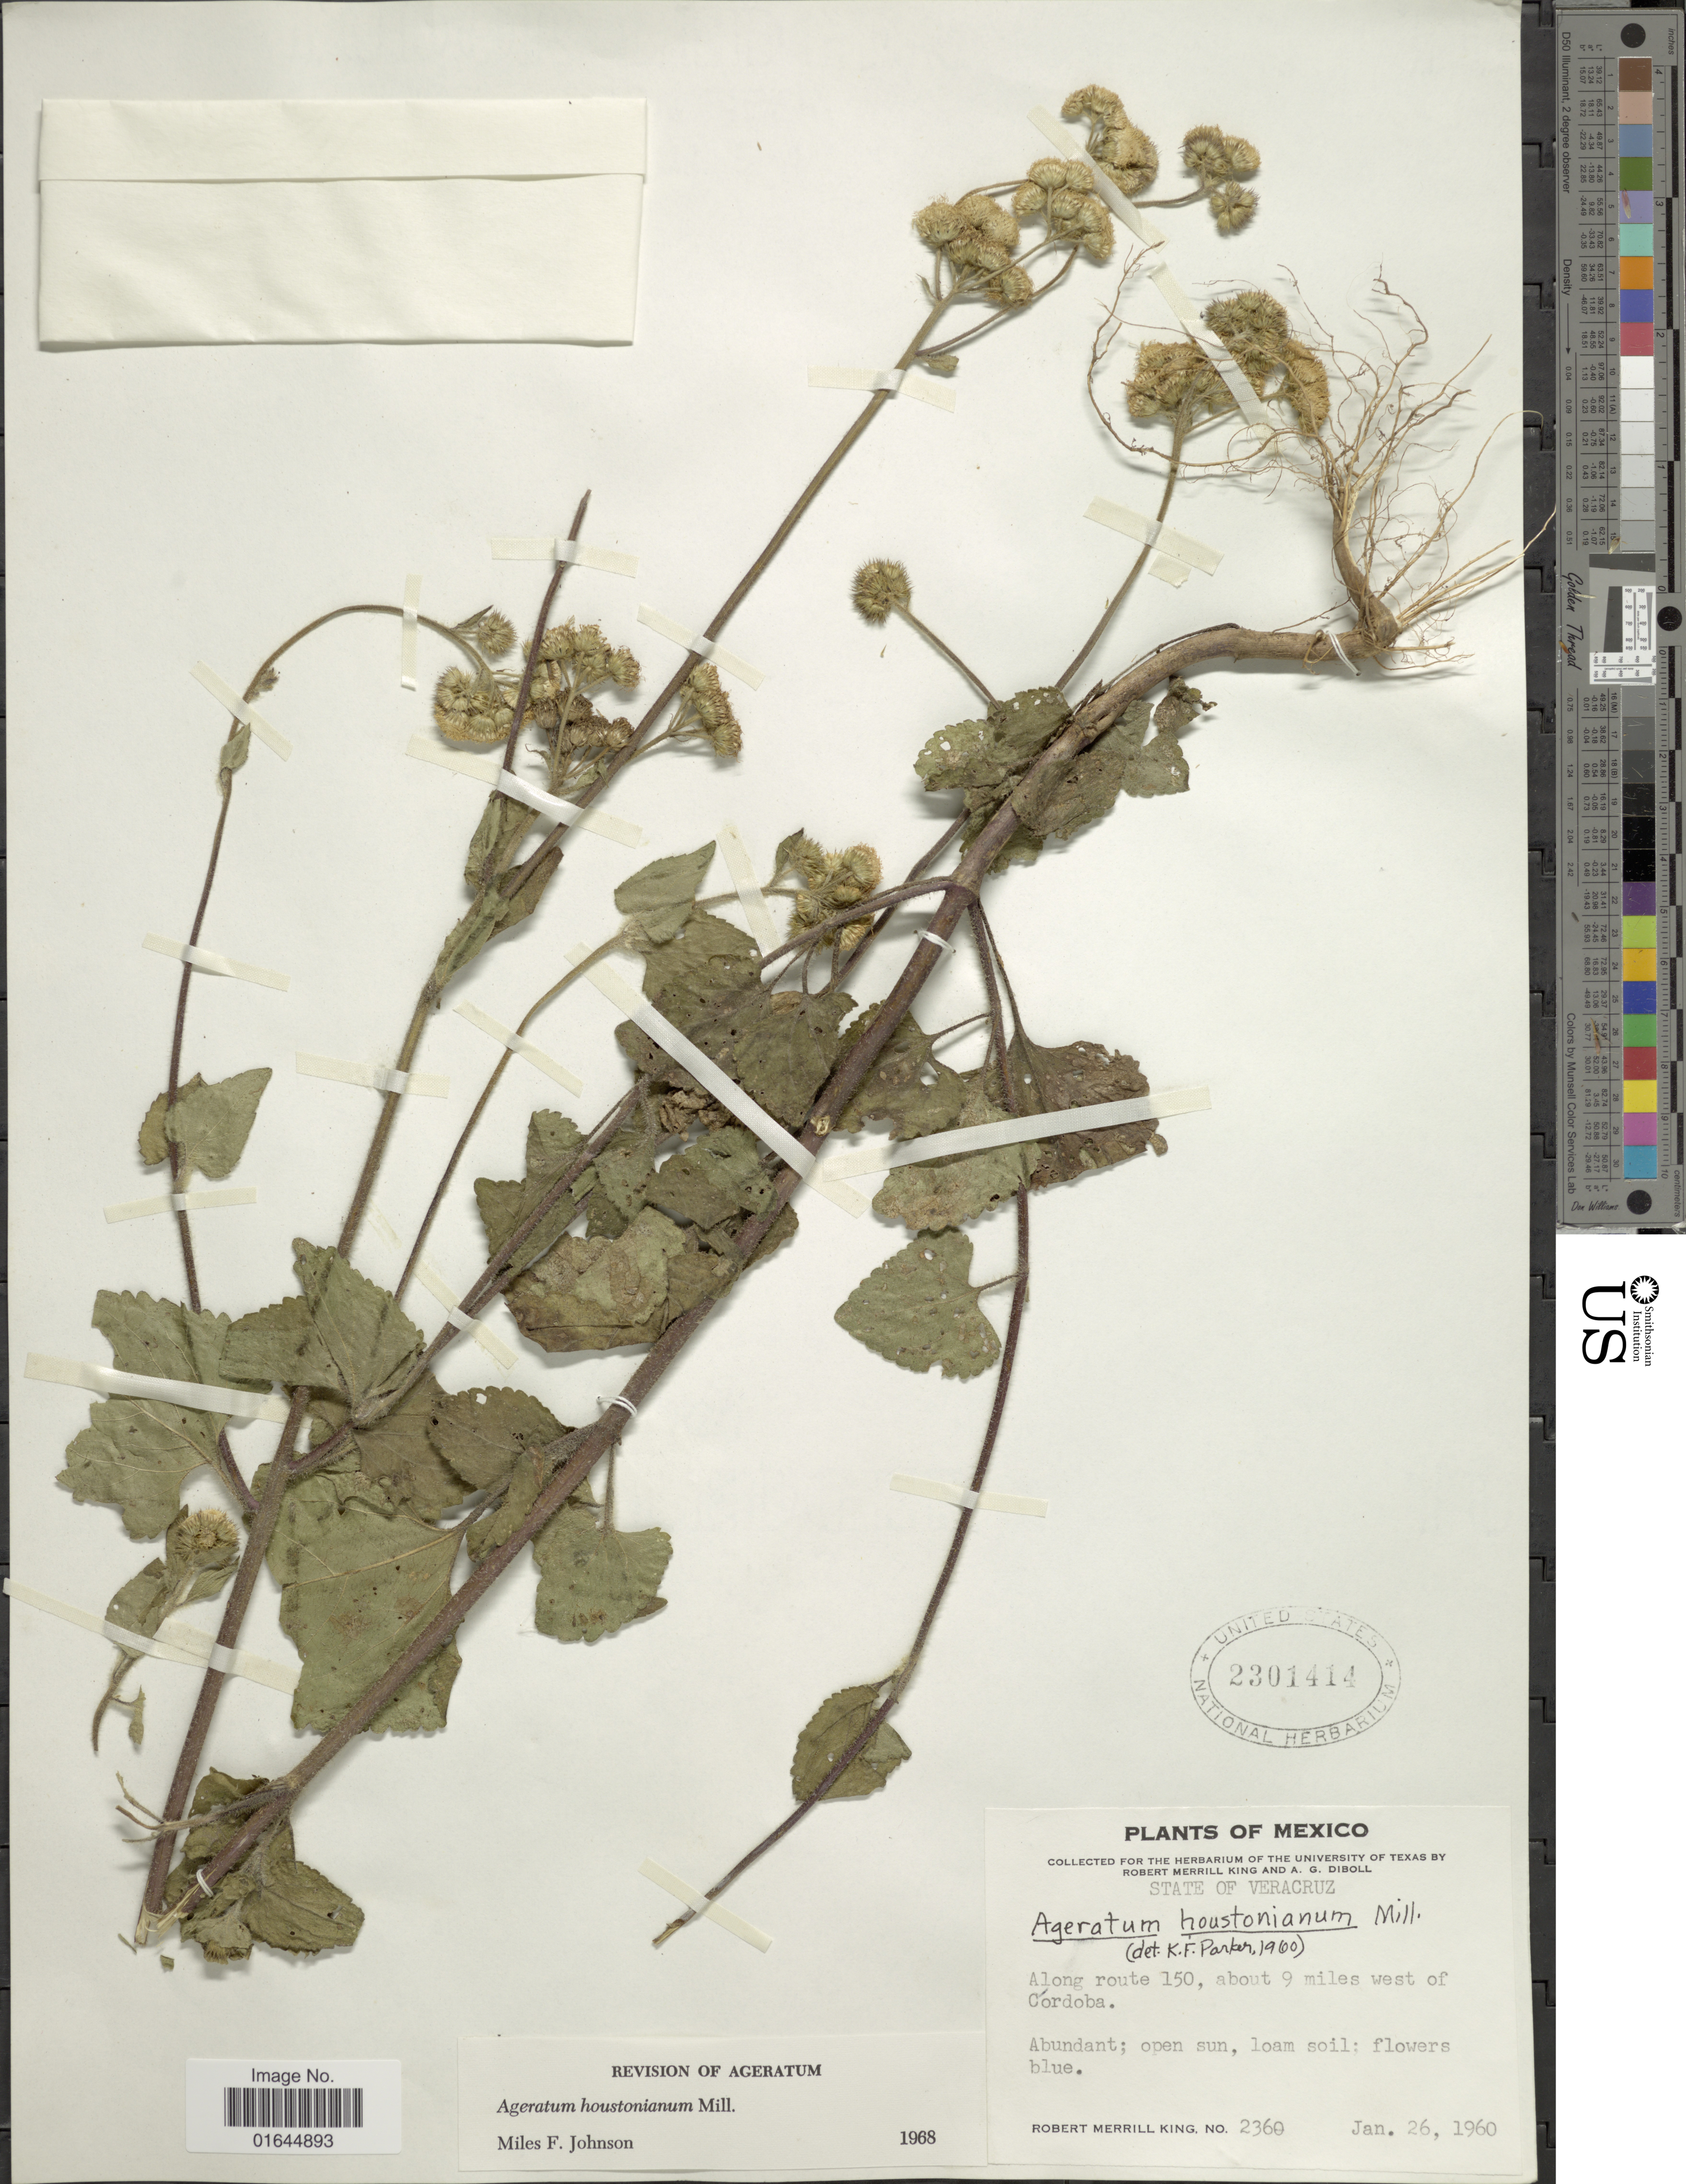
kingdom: Plantae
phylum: Tracheophyta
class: Magnoliopsida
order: Asterales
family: Asteraceae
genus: Ageratum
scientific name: Ageratum houstonianum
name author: Mill.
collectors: R. M. King & A. Diboll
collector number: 2360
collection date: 1960-01-26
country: Mexico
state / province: Veracruz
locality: Along route 150, about 9 miles west of Cordoba. Veracruz.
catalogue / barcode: US 2301414